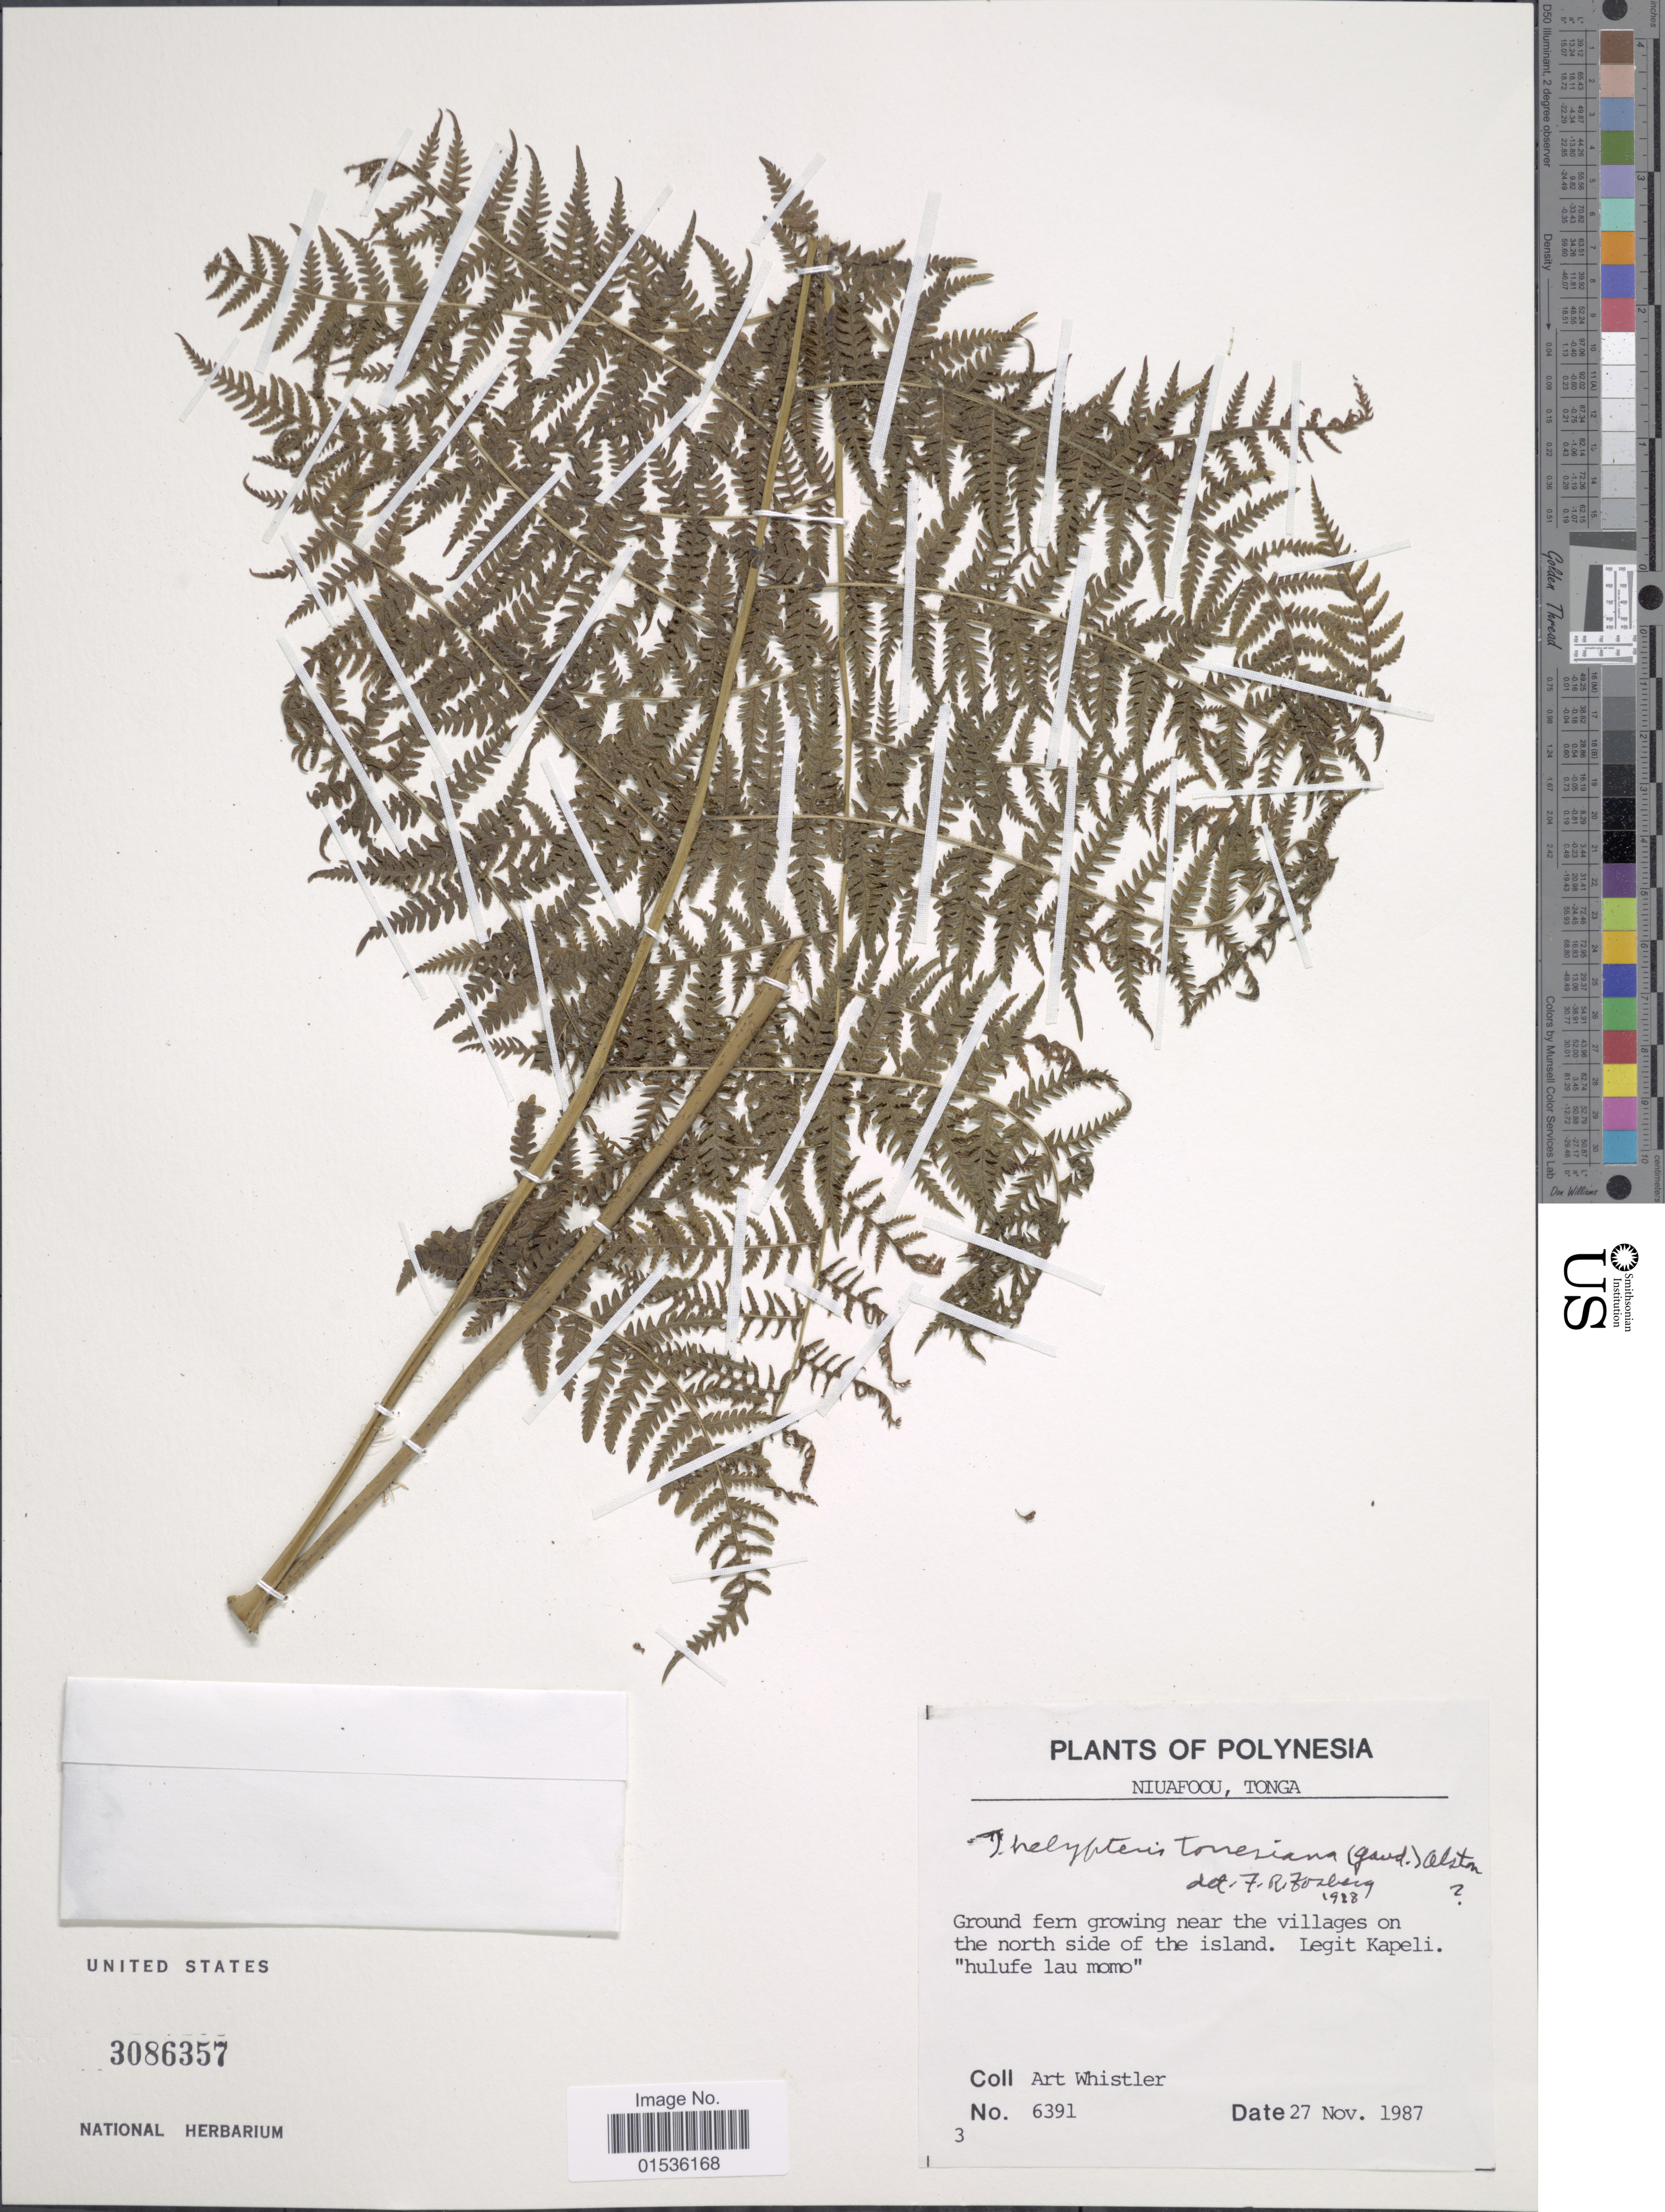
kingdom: Plantae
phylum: Tracheophyta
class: Polypodiopsida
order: Polypodiales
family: Thelypteridaceae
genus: Macrothelypteris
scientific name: Macrothelypteris torresiana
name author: (Gaudich.) Ching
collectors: A. Whistler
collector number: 6391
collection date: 1987-11-27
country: Tonga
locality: Polynesia, Niuafoou, Tonga, near the villages on the north side of the island.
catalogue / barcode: US 3086357